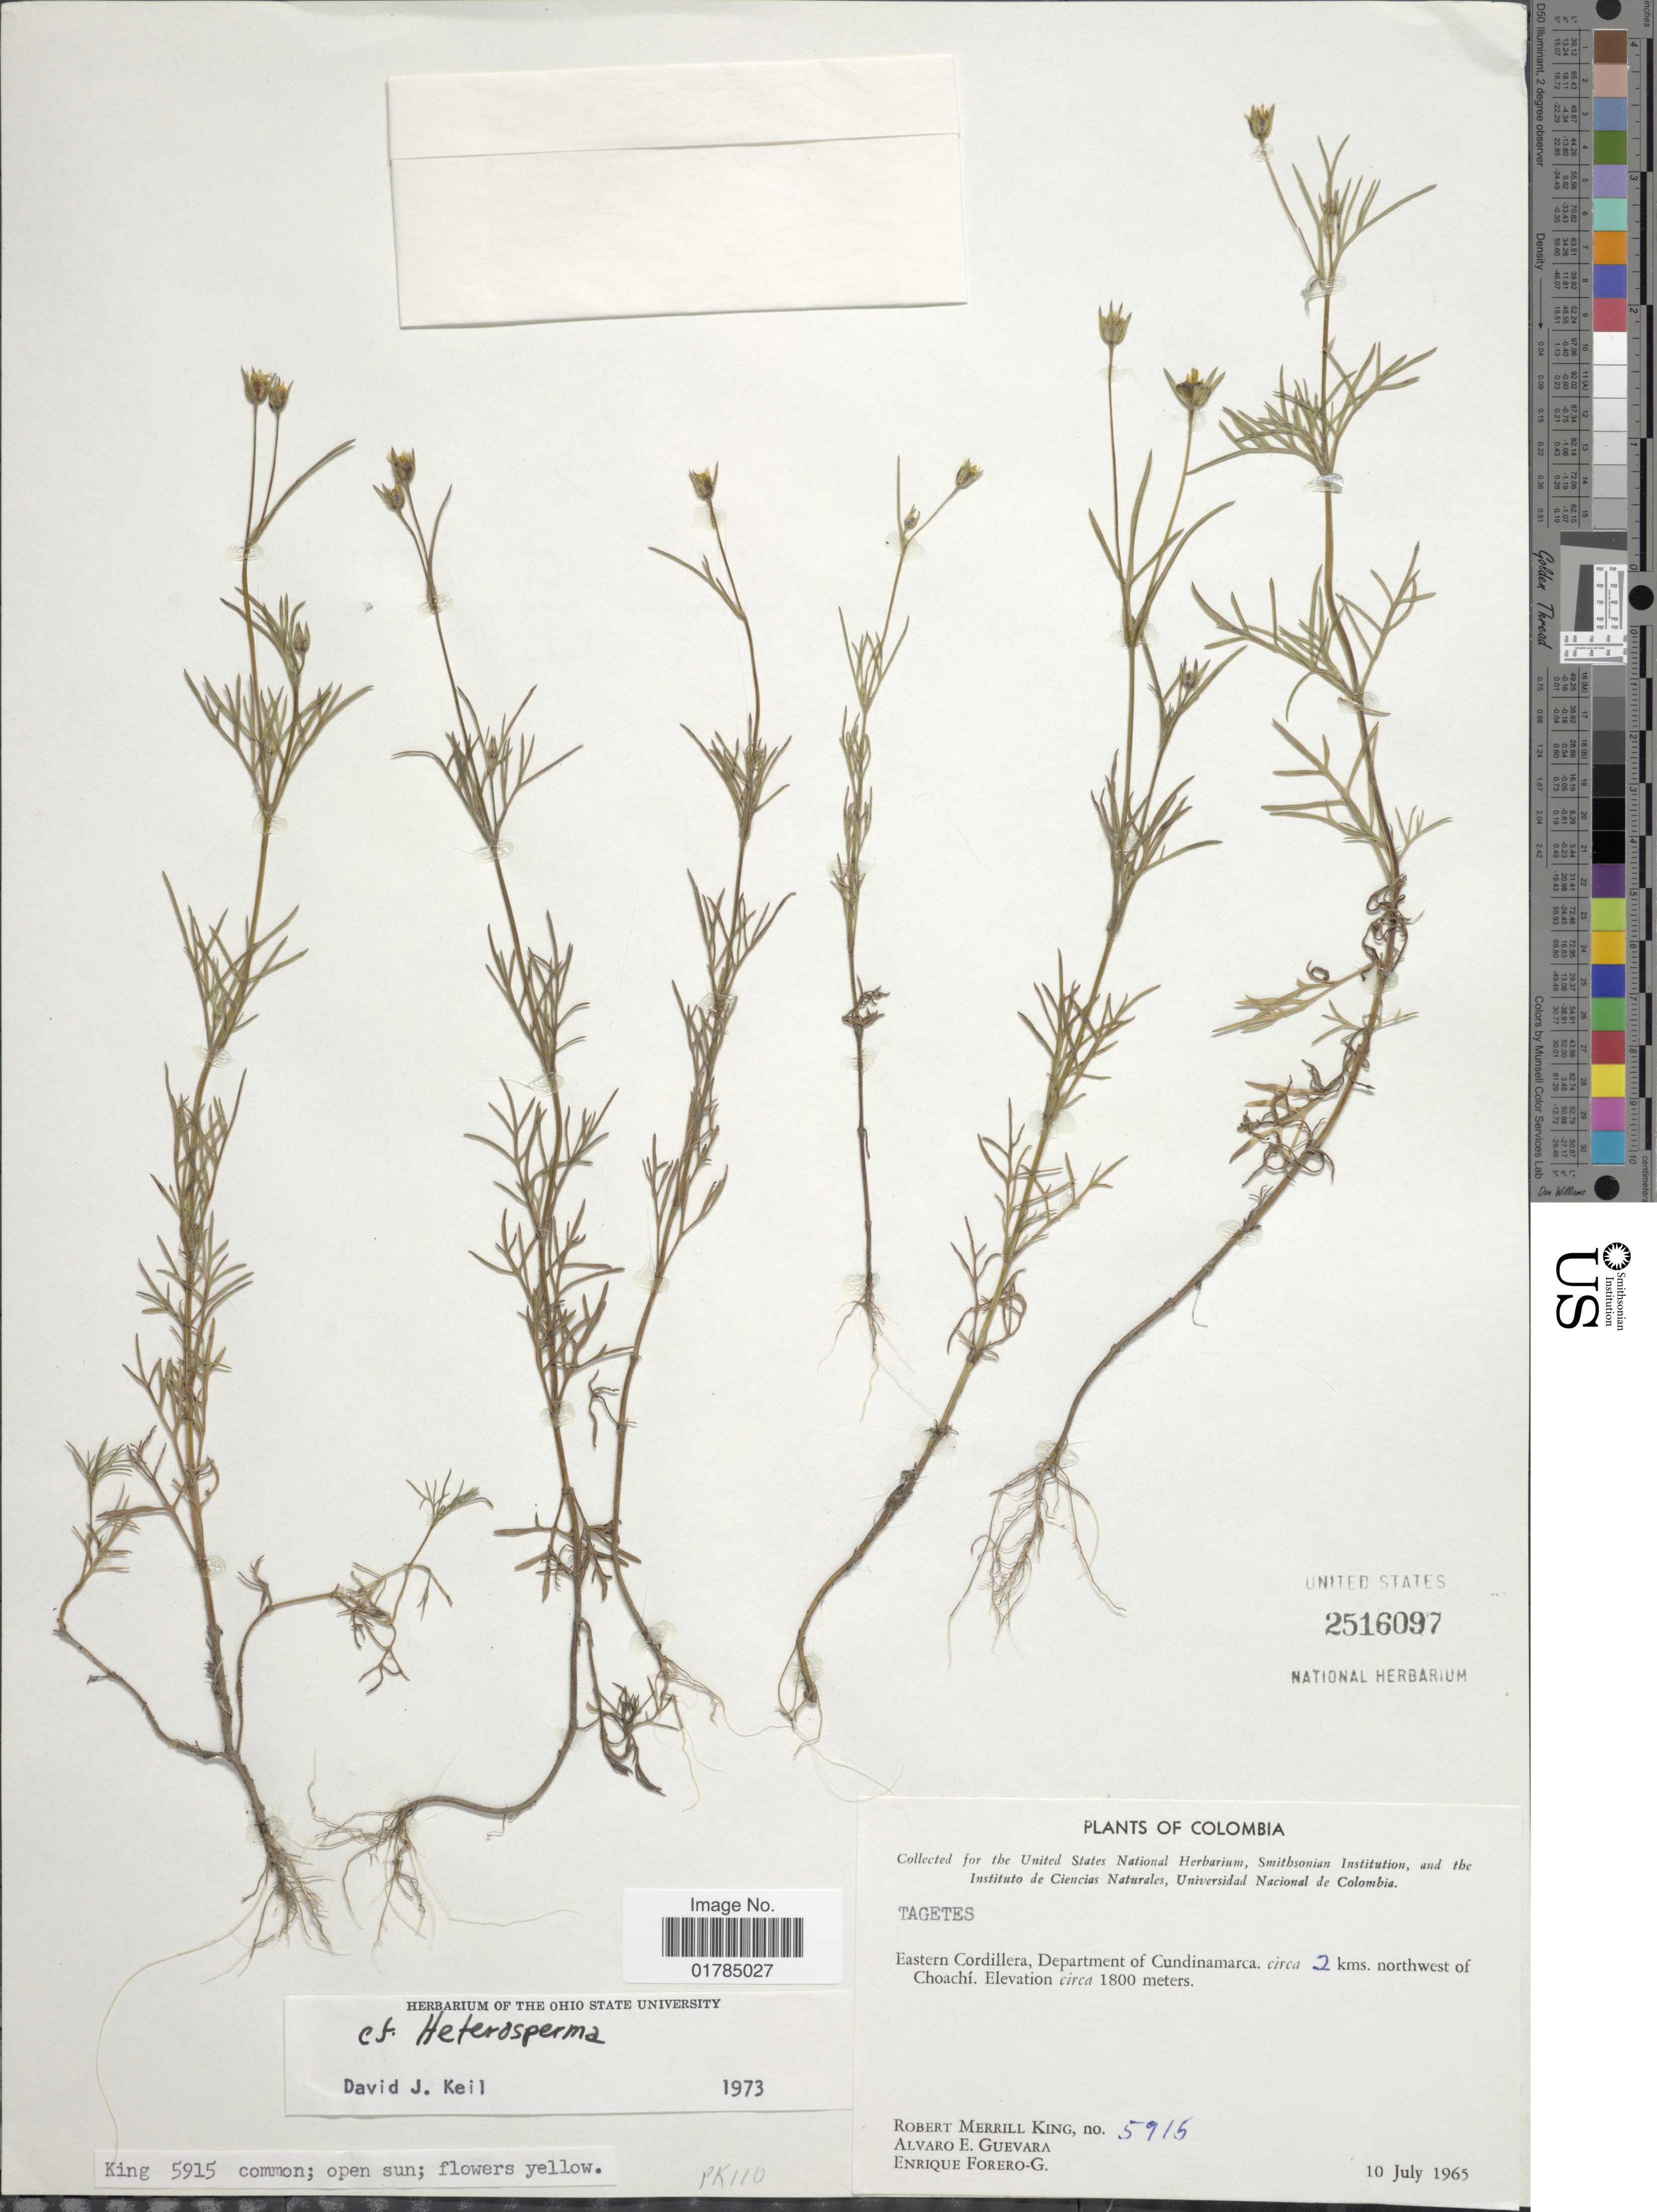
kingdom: Plantae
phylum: Tracheophyta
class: Magnoliopsida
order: Asterales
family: Asteraceae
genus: Heterosperma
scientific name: Heterosperma sp.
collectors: R. M. King, A. E. Guevara & E. Forero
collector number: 5915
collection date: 1965-07-10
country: Colombia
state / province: Cundinamarca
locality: Circa 2 kms. northwest of Choachi, Eastern Cordillera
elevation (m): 1800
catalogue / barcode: US 2516097